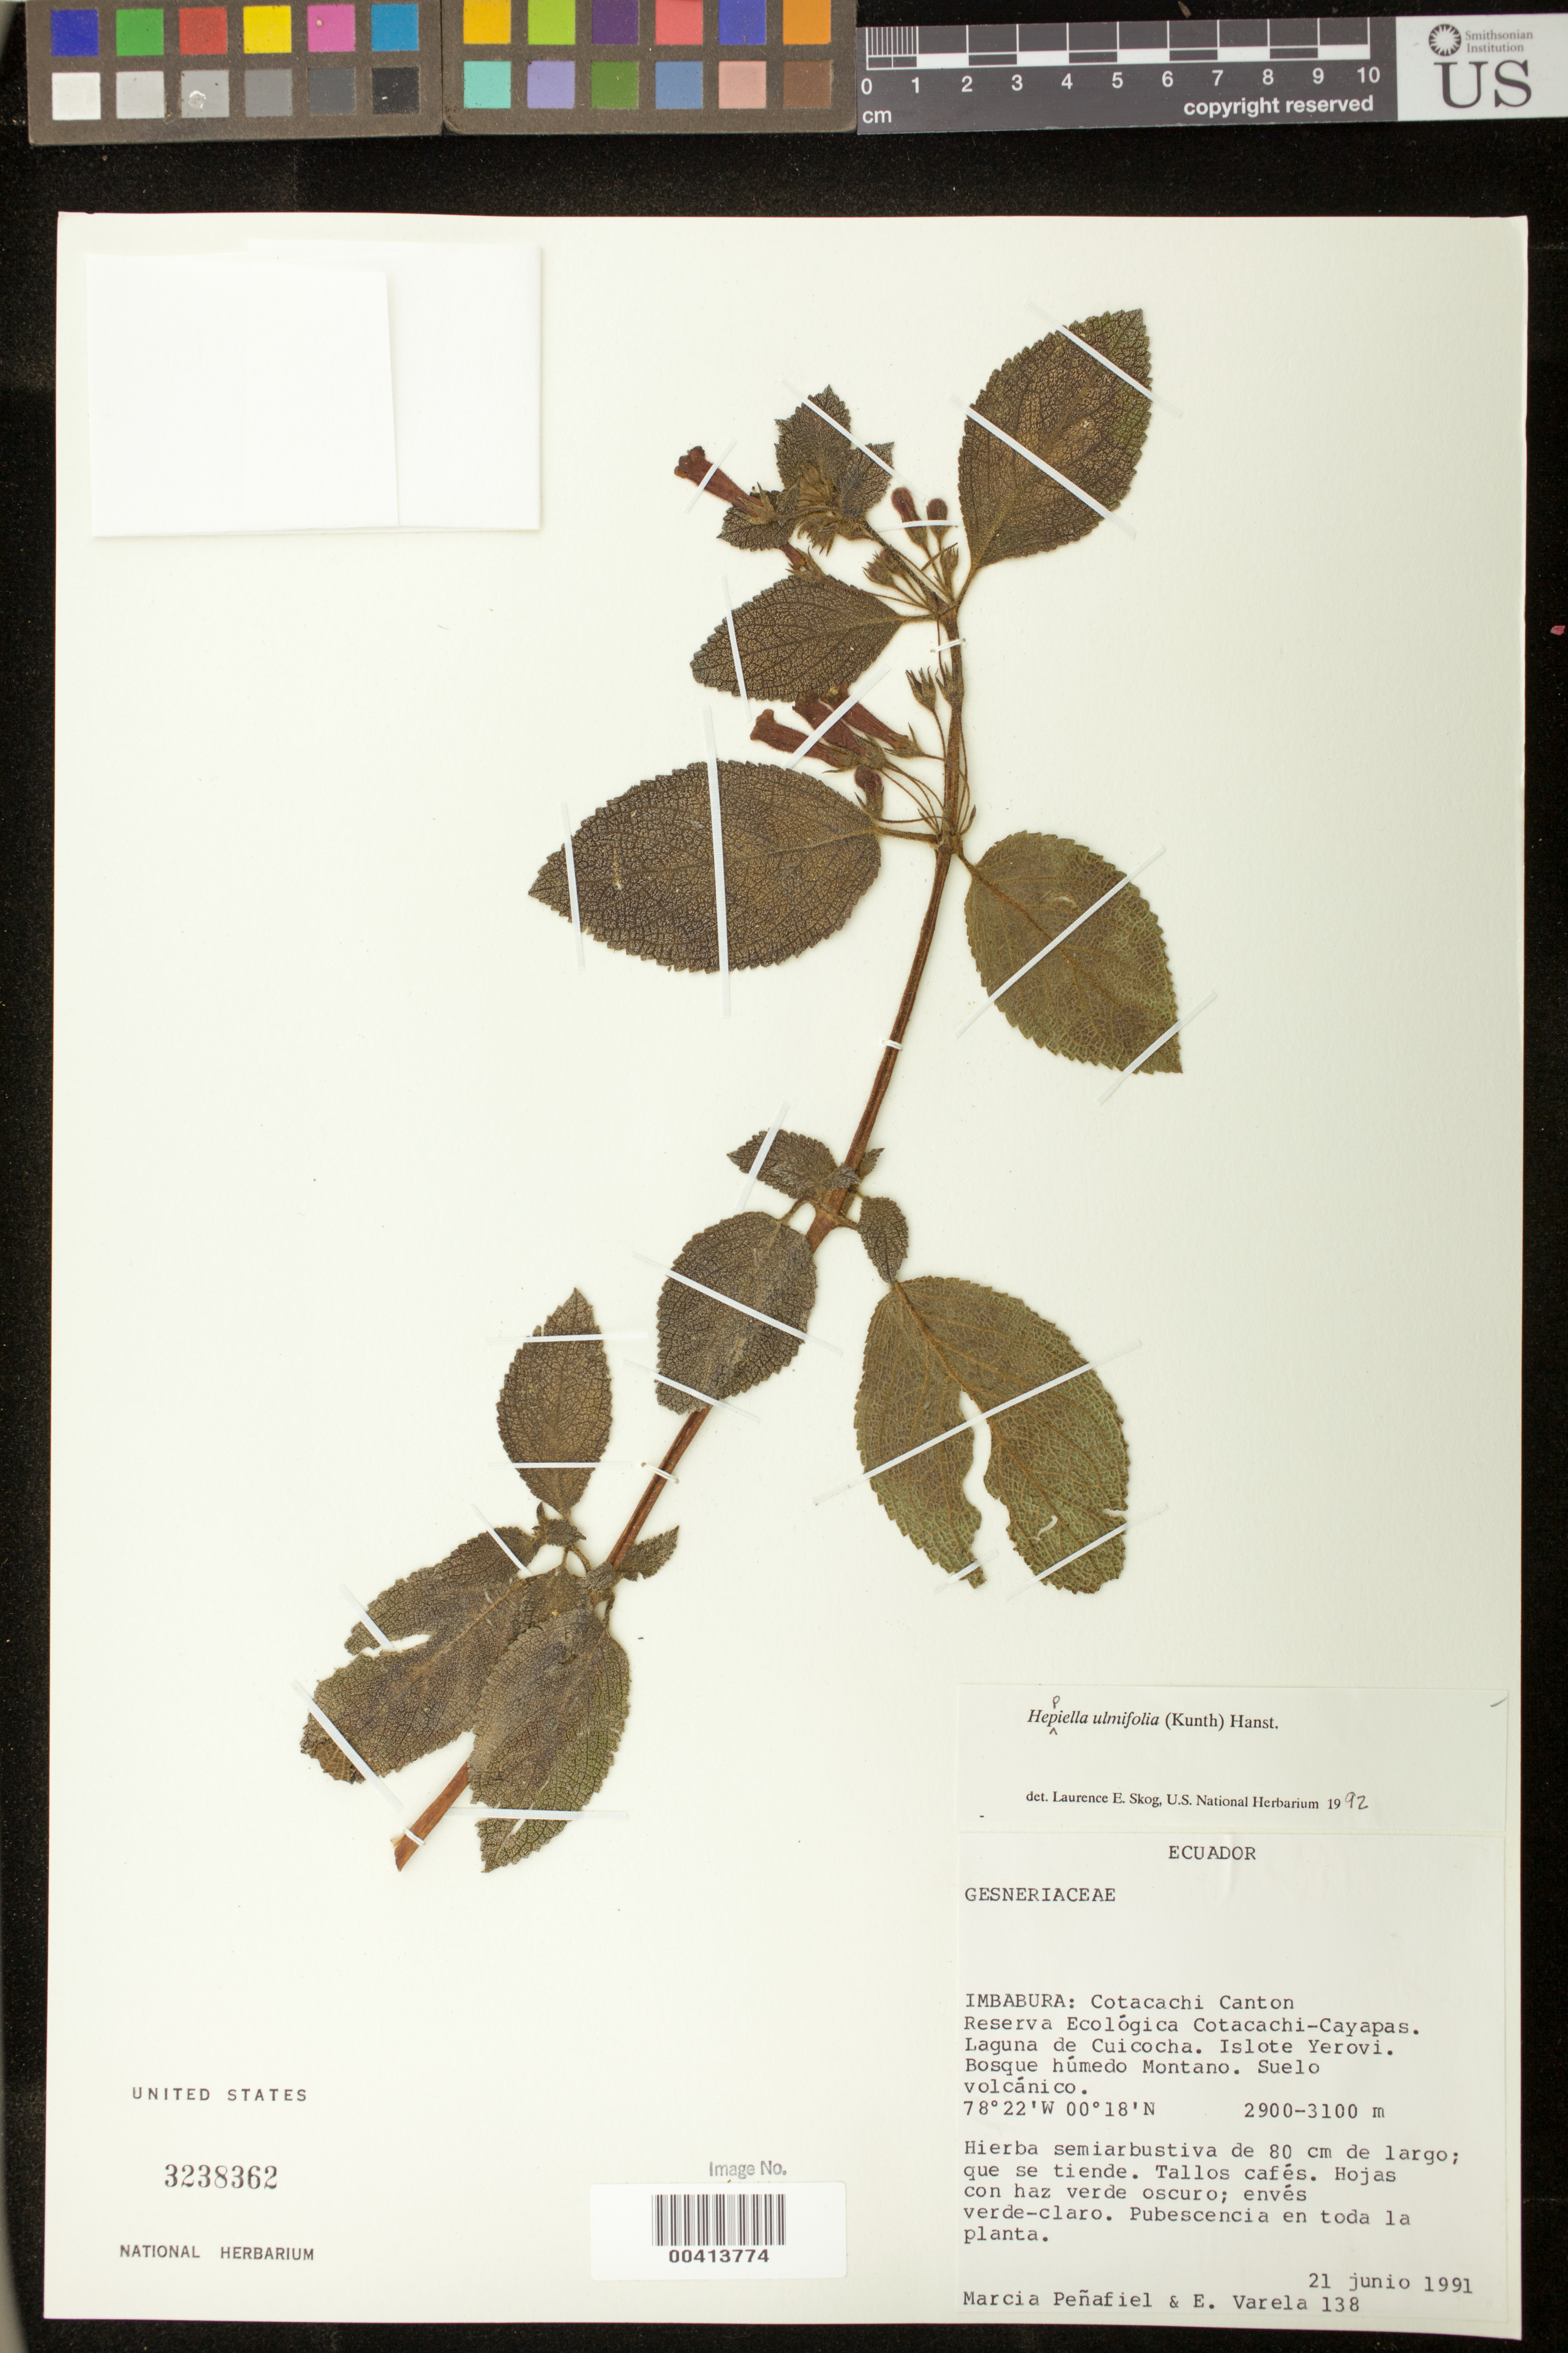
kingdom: Plantae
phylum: Tracheophyta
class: Magnoliopsida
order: Lamiales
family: Gesneriaceae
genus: Heppiella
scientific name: Heppiella ulmifolia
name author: (Kunth) Hanst.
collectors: M. Penafiel & E. Varella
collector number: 138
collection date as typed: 21 Jun 1991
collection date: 1991-06-21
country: Ecuador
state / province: Imbabura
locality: Cotacachi - Cayapas Ecology Reserve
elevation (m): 2900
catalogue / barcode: US 3238362